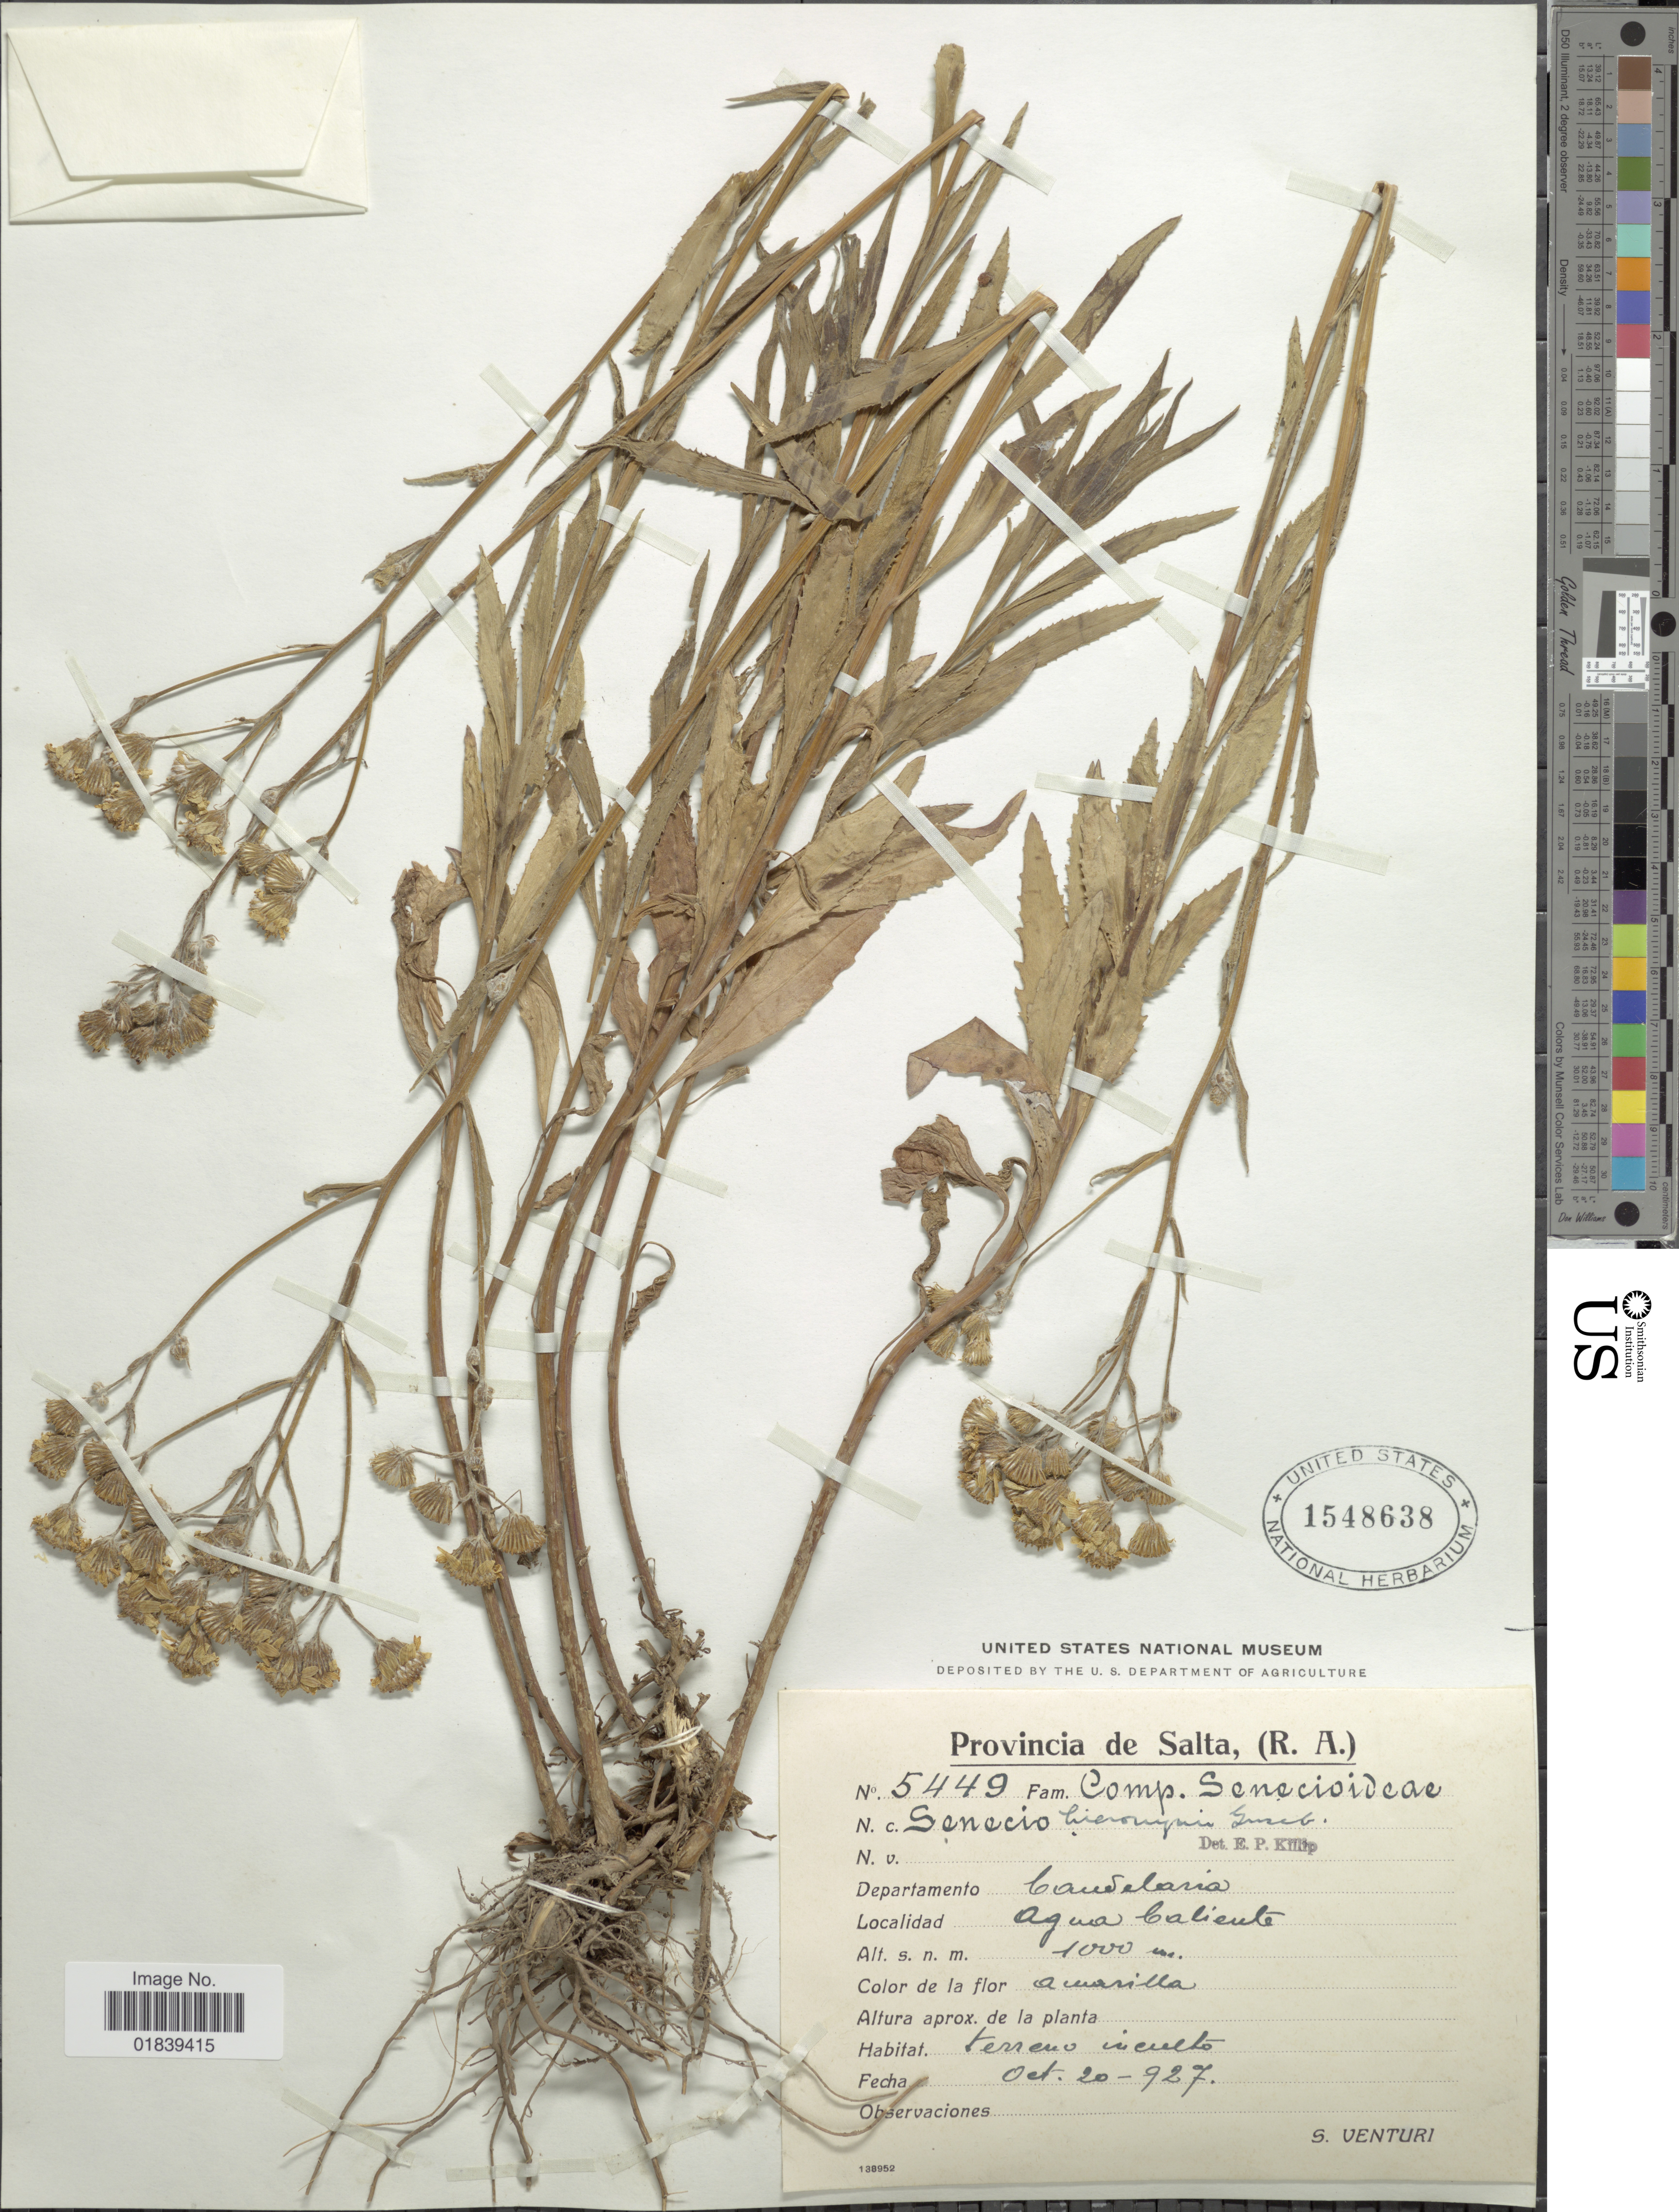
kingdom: Plantae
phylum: Tracheophyta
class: Magnoliopsida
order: Asterales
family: Asteraceae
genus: Senecio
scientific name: Senecio hieronymi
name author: Griseb.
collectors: S. Venturi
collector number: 5449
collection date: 1927-10-20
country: Argentina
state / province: Salta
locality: Departamento Candelaria, Agua Caliente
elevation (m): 1000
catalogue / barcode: US 1548638